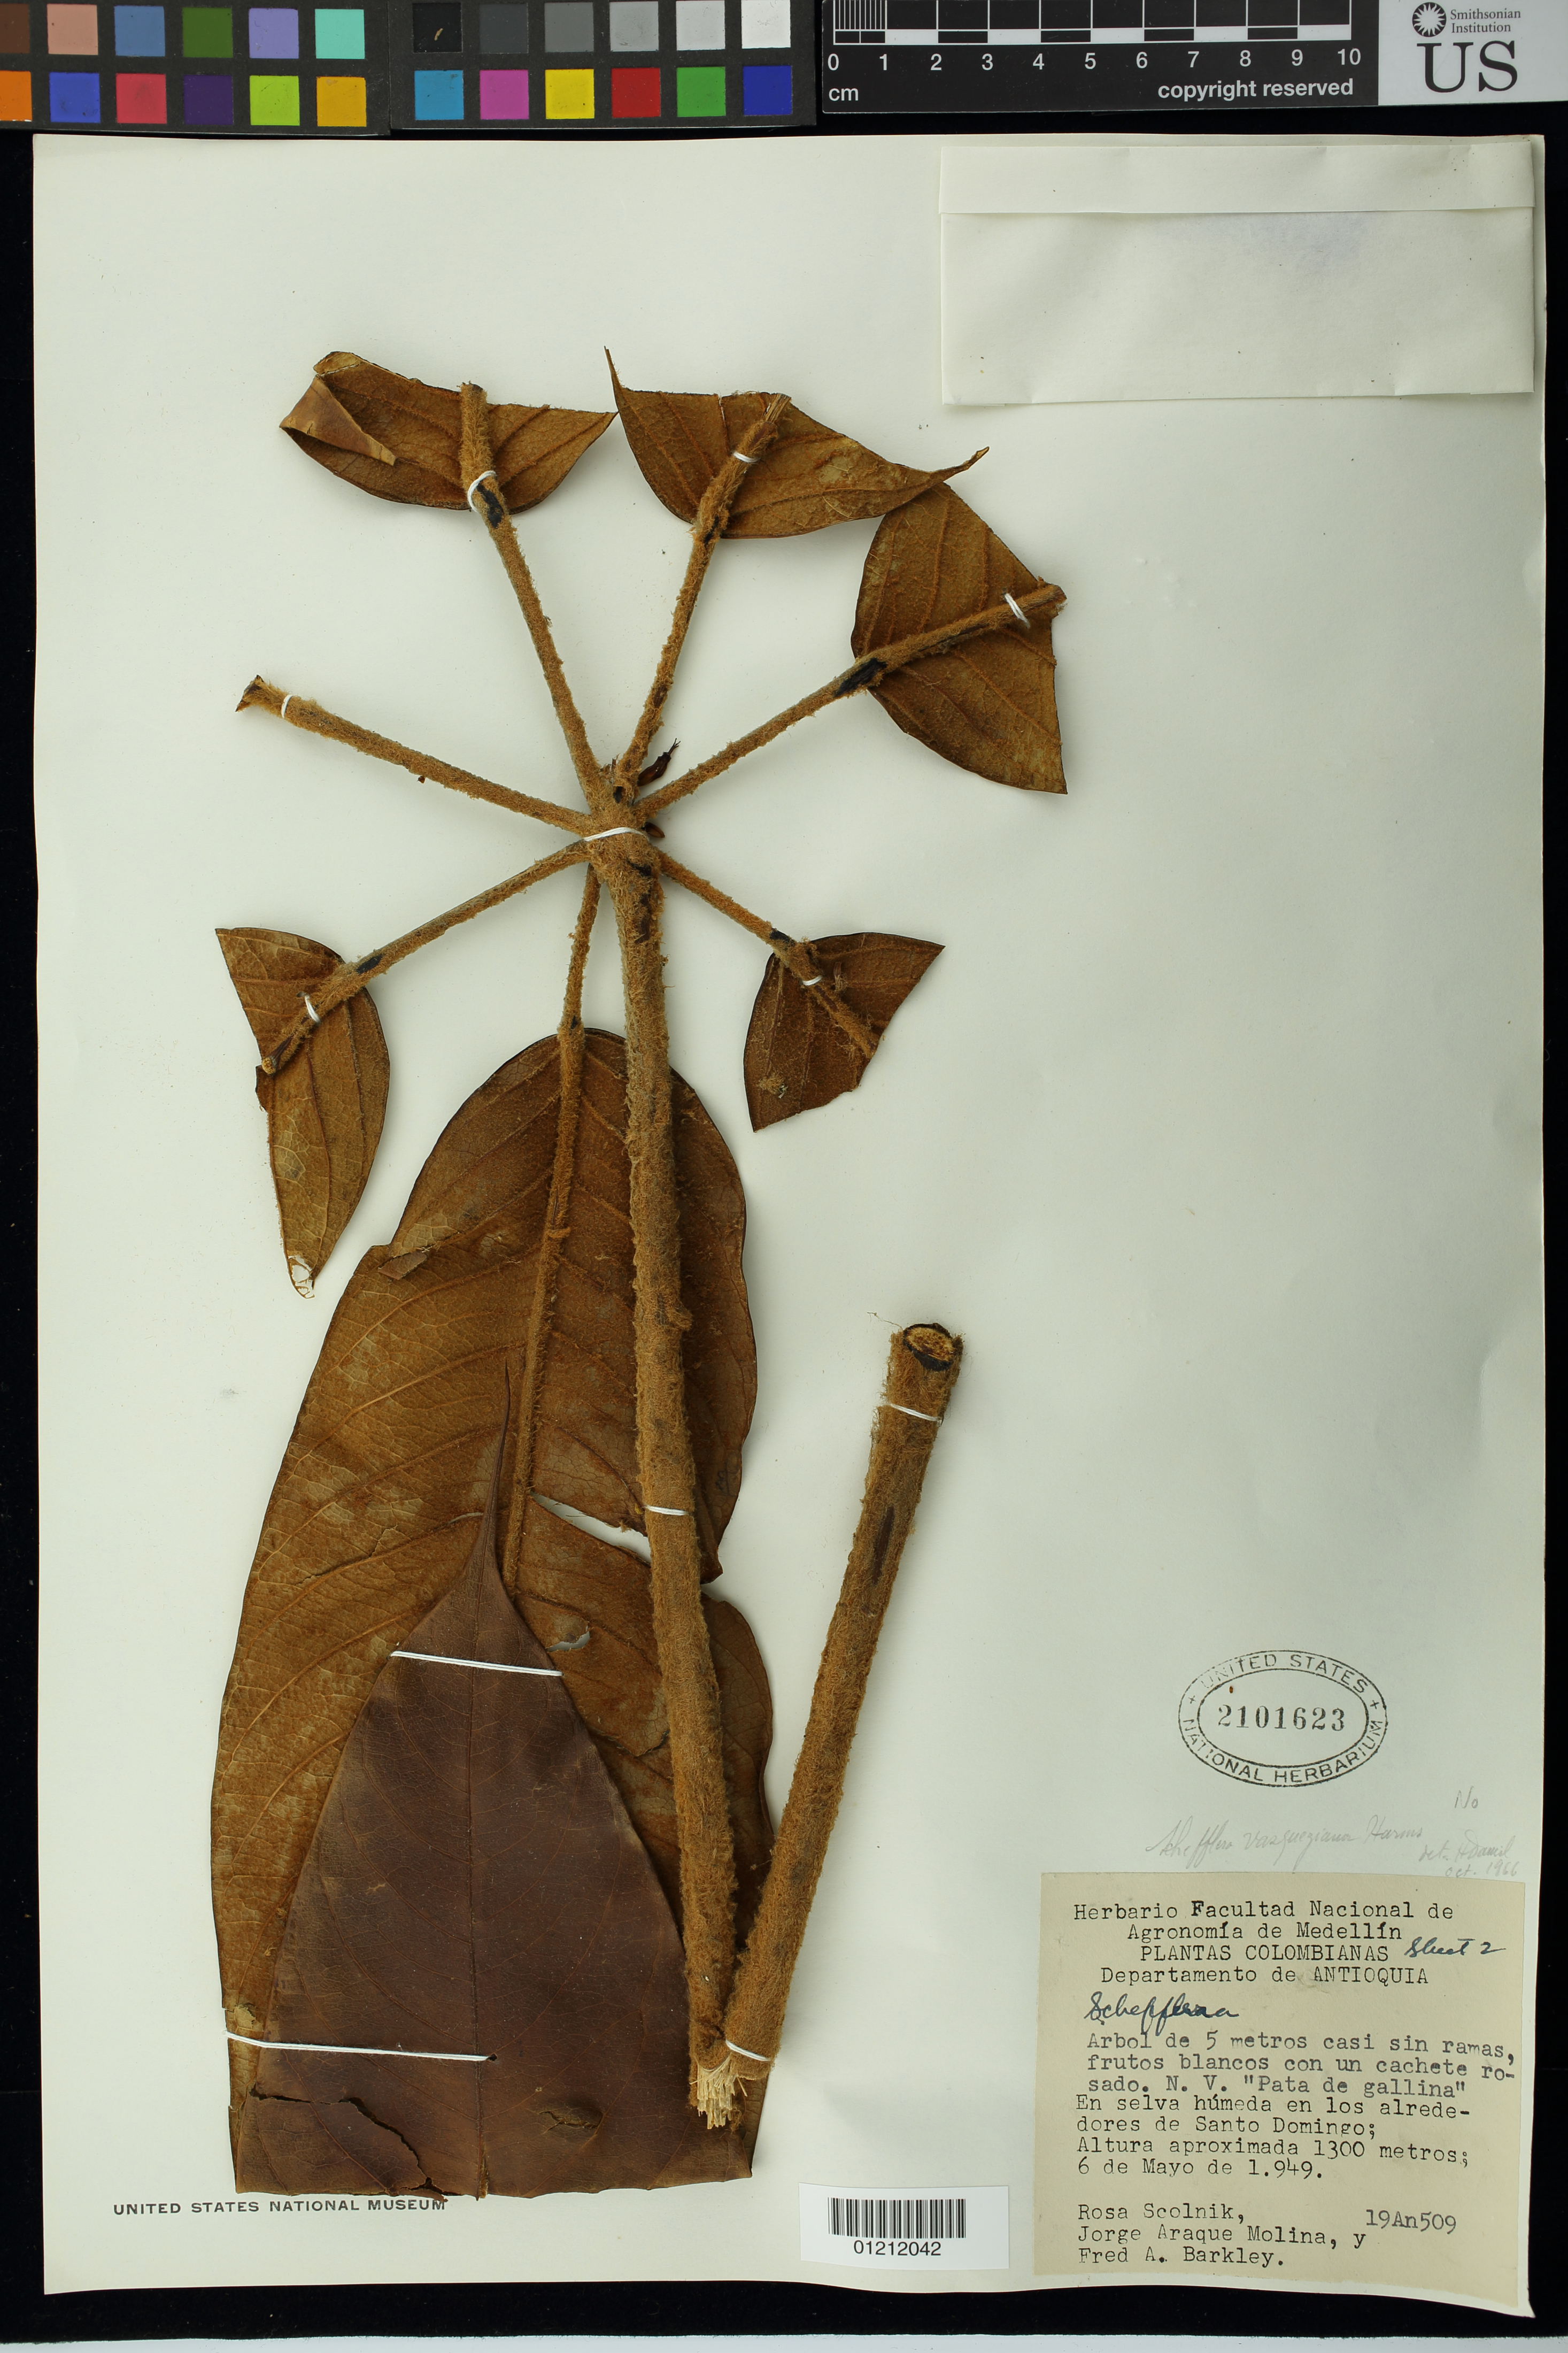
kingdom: Plantae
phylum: Tracheophyta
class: Magnoliopsida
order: Apiales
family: Araliaceae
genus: Schefflera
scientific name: Schefflera vasqueziana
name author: Harms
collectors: R. Scolnik, J. Araque Molina & F. A. Barkley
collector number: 19An509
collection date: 1949-05-06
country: Colombia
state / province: Antioquia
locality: En selva h·meda en los alrededores de Santo Domingo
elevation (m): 1300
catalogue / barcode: US 2101623